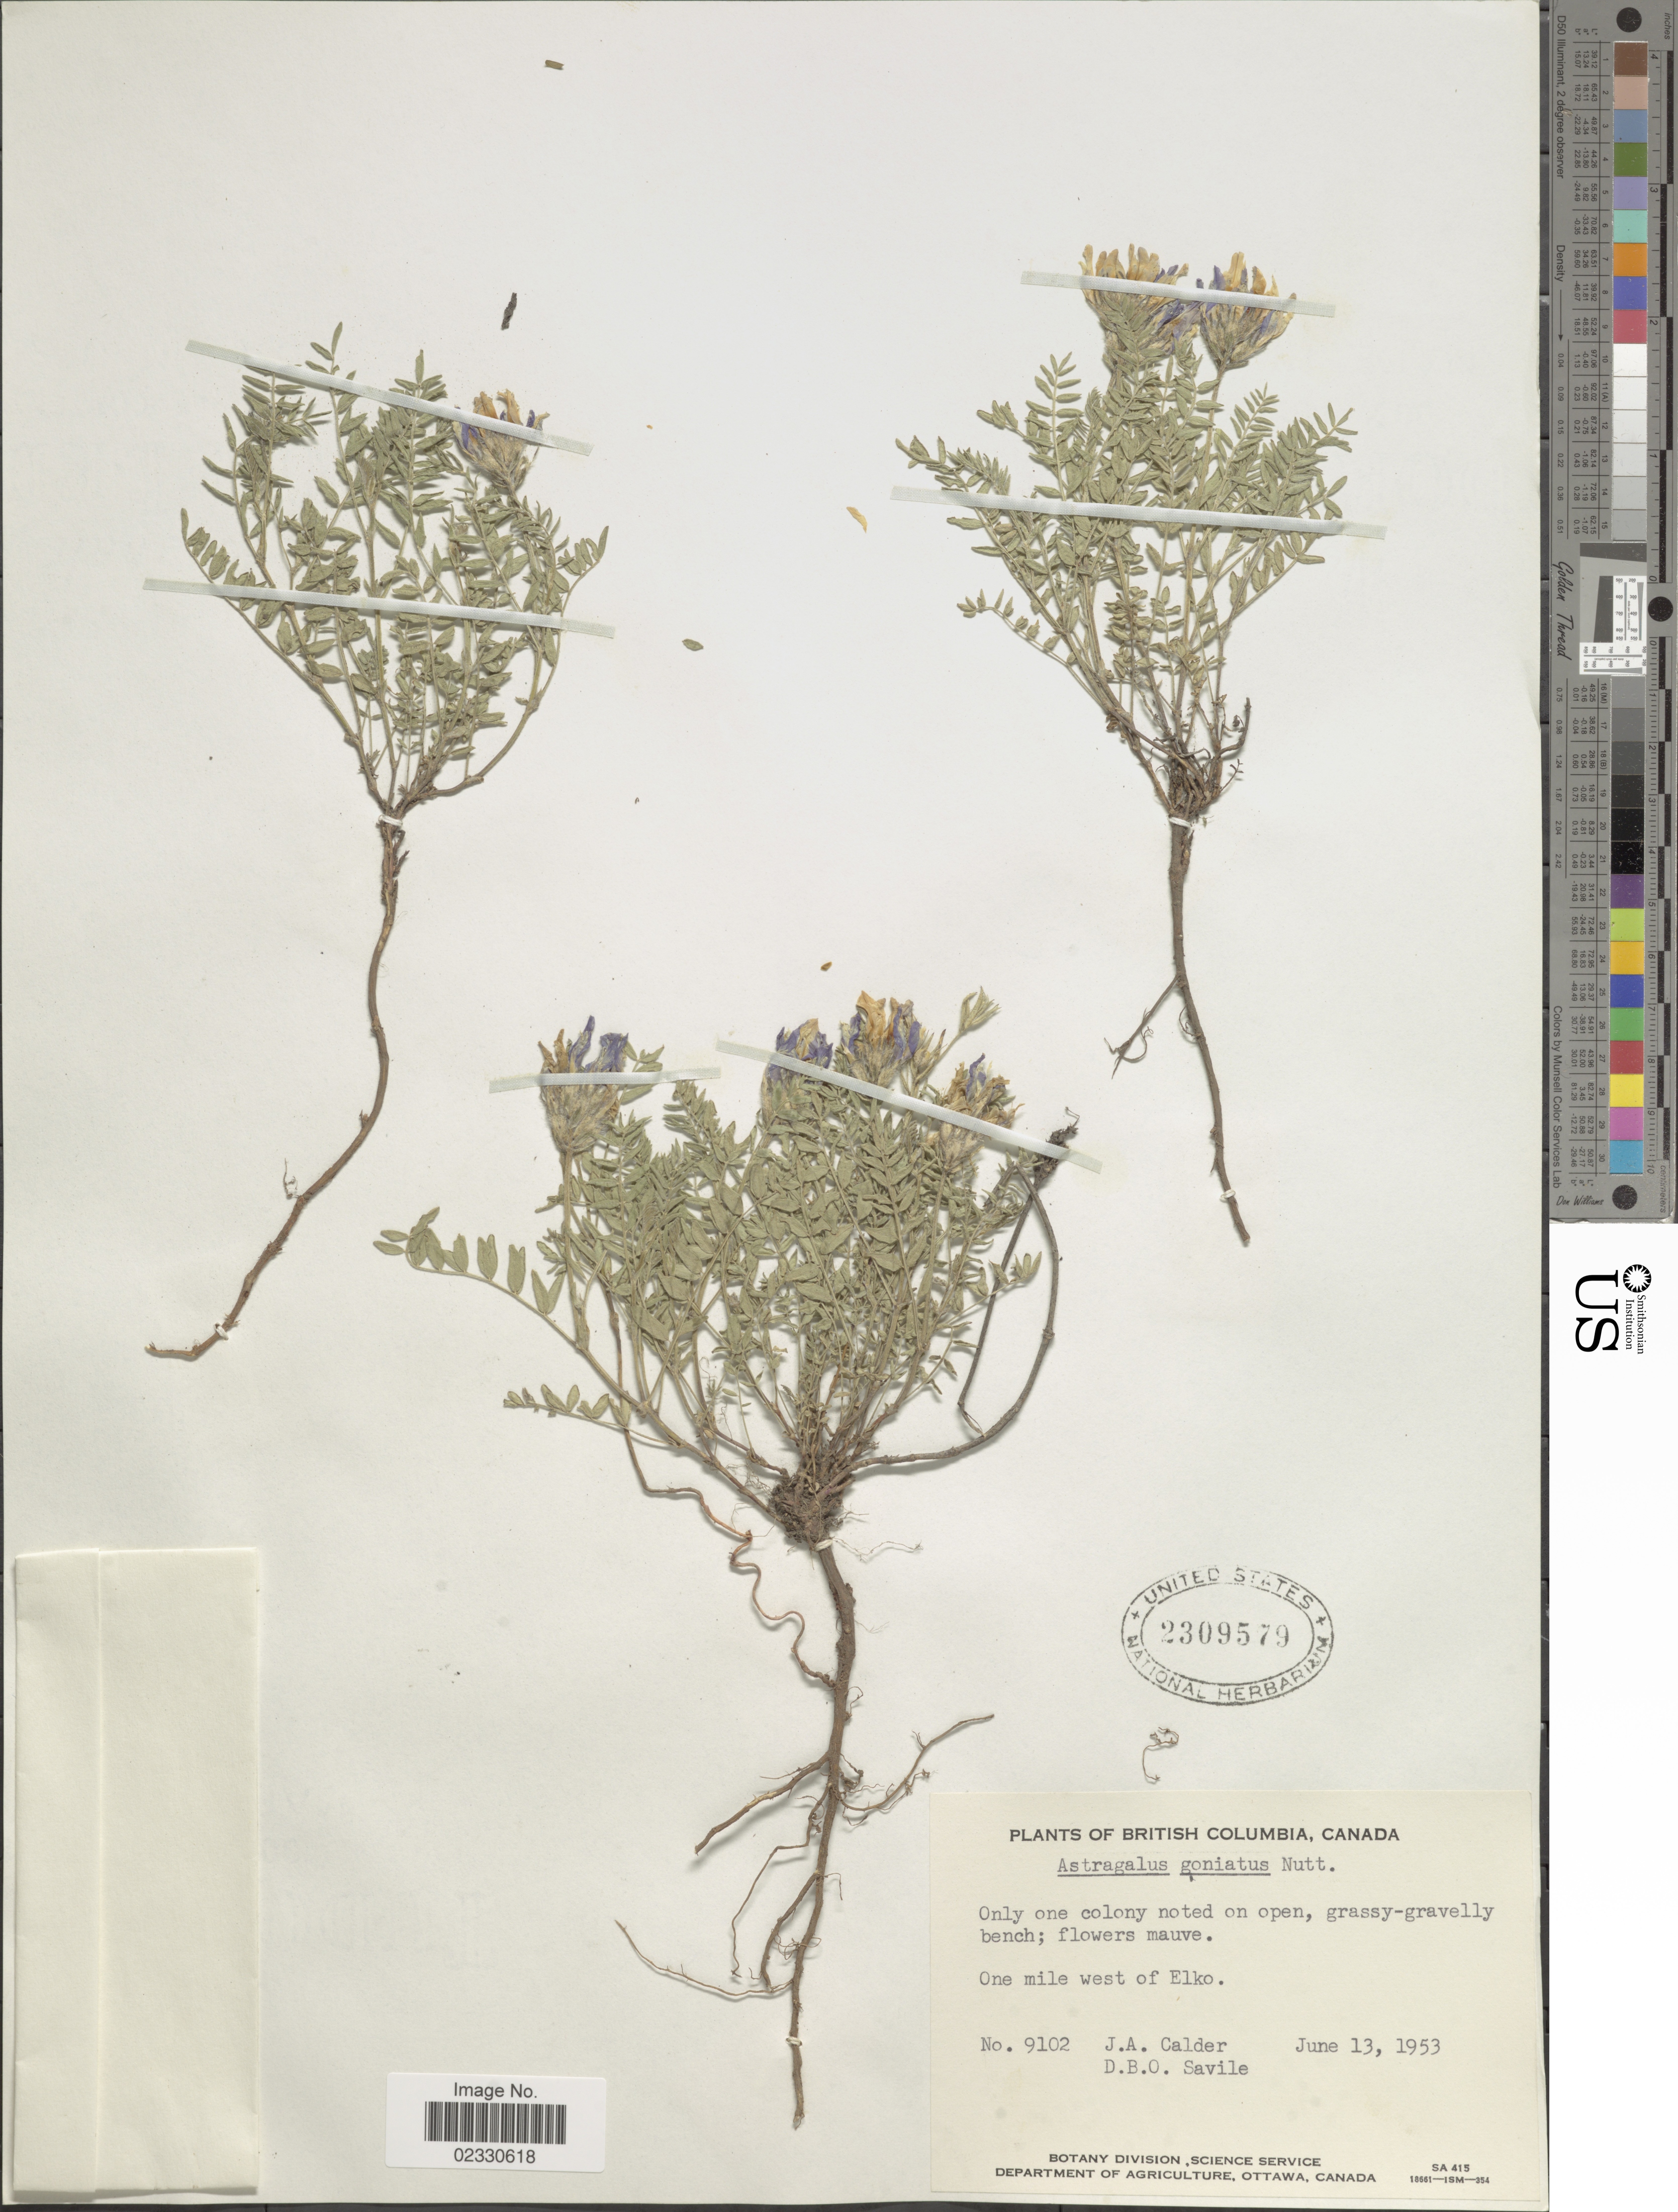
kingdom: Plantae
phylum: Tracheophyta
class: Magnoliopsida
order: Fabales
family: Fabaceae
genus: Astragalus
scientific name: Astragalus dasyglottis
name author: DC.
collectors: J. A. Calder & D. Savile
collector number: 90102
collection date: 1953-06-13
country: Canada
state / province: British Columbia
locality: One mile west of Elko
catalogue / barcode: US 2309579